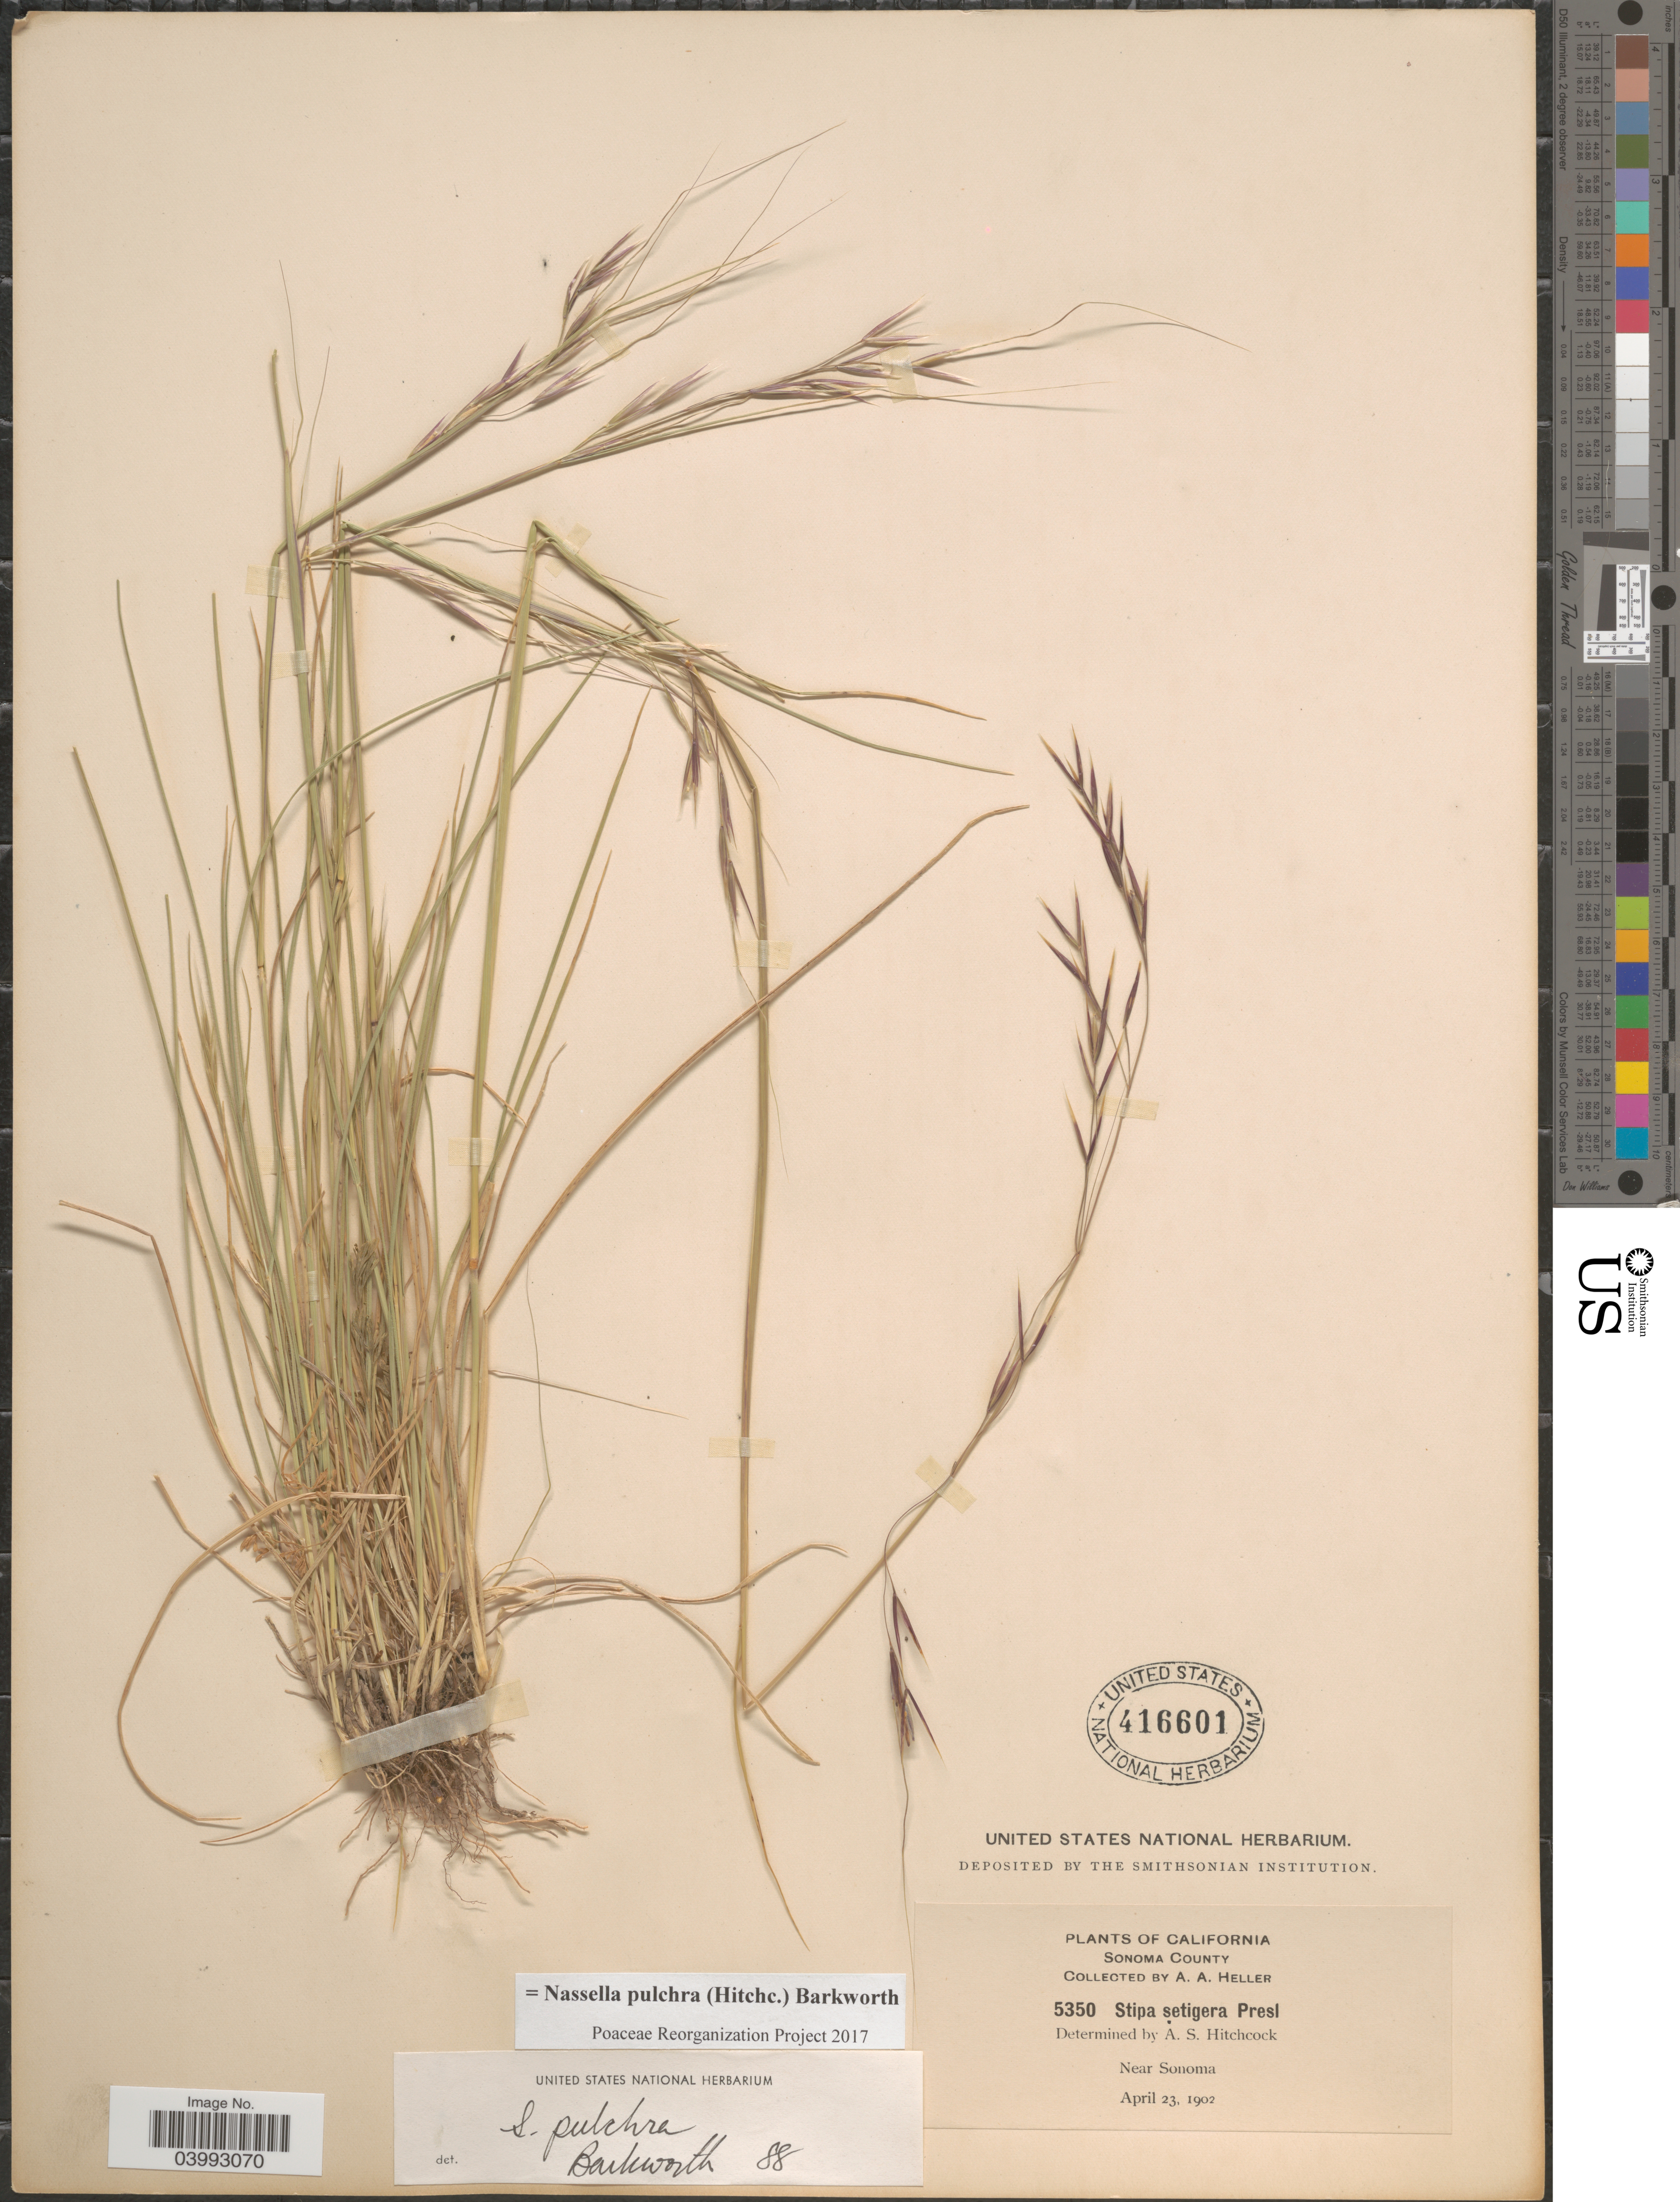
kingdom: Plantae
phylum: Tracheophyta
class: Liliopsida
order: Poales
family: Poaceae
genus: Nassella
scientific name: Nassella pulchra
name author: (Hitchc.) Barkworth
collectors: A. A. Heller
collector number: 5350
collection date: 1902-04-23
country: United States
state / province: California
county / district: Sonoma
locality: Sonoma County. Near Sonoma.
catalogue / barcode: US 416601